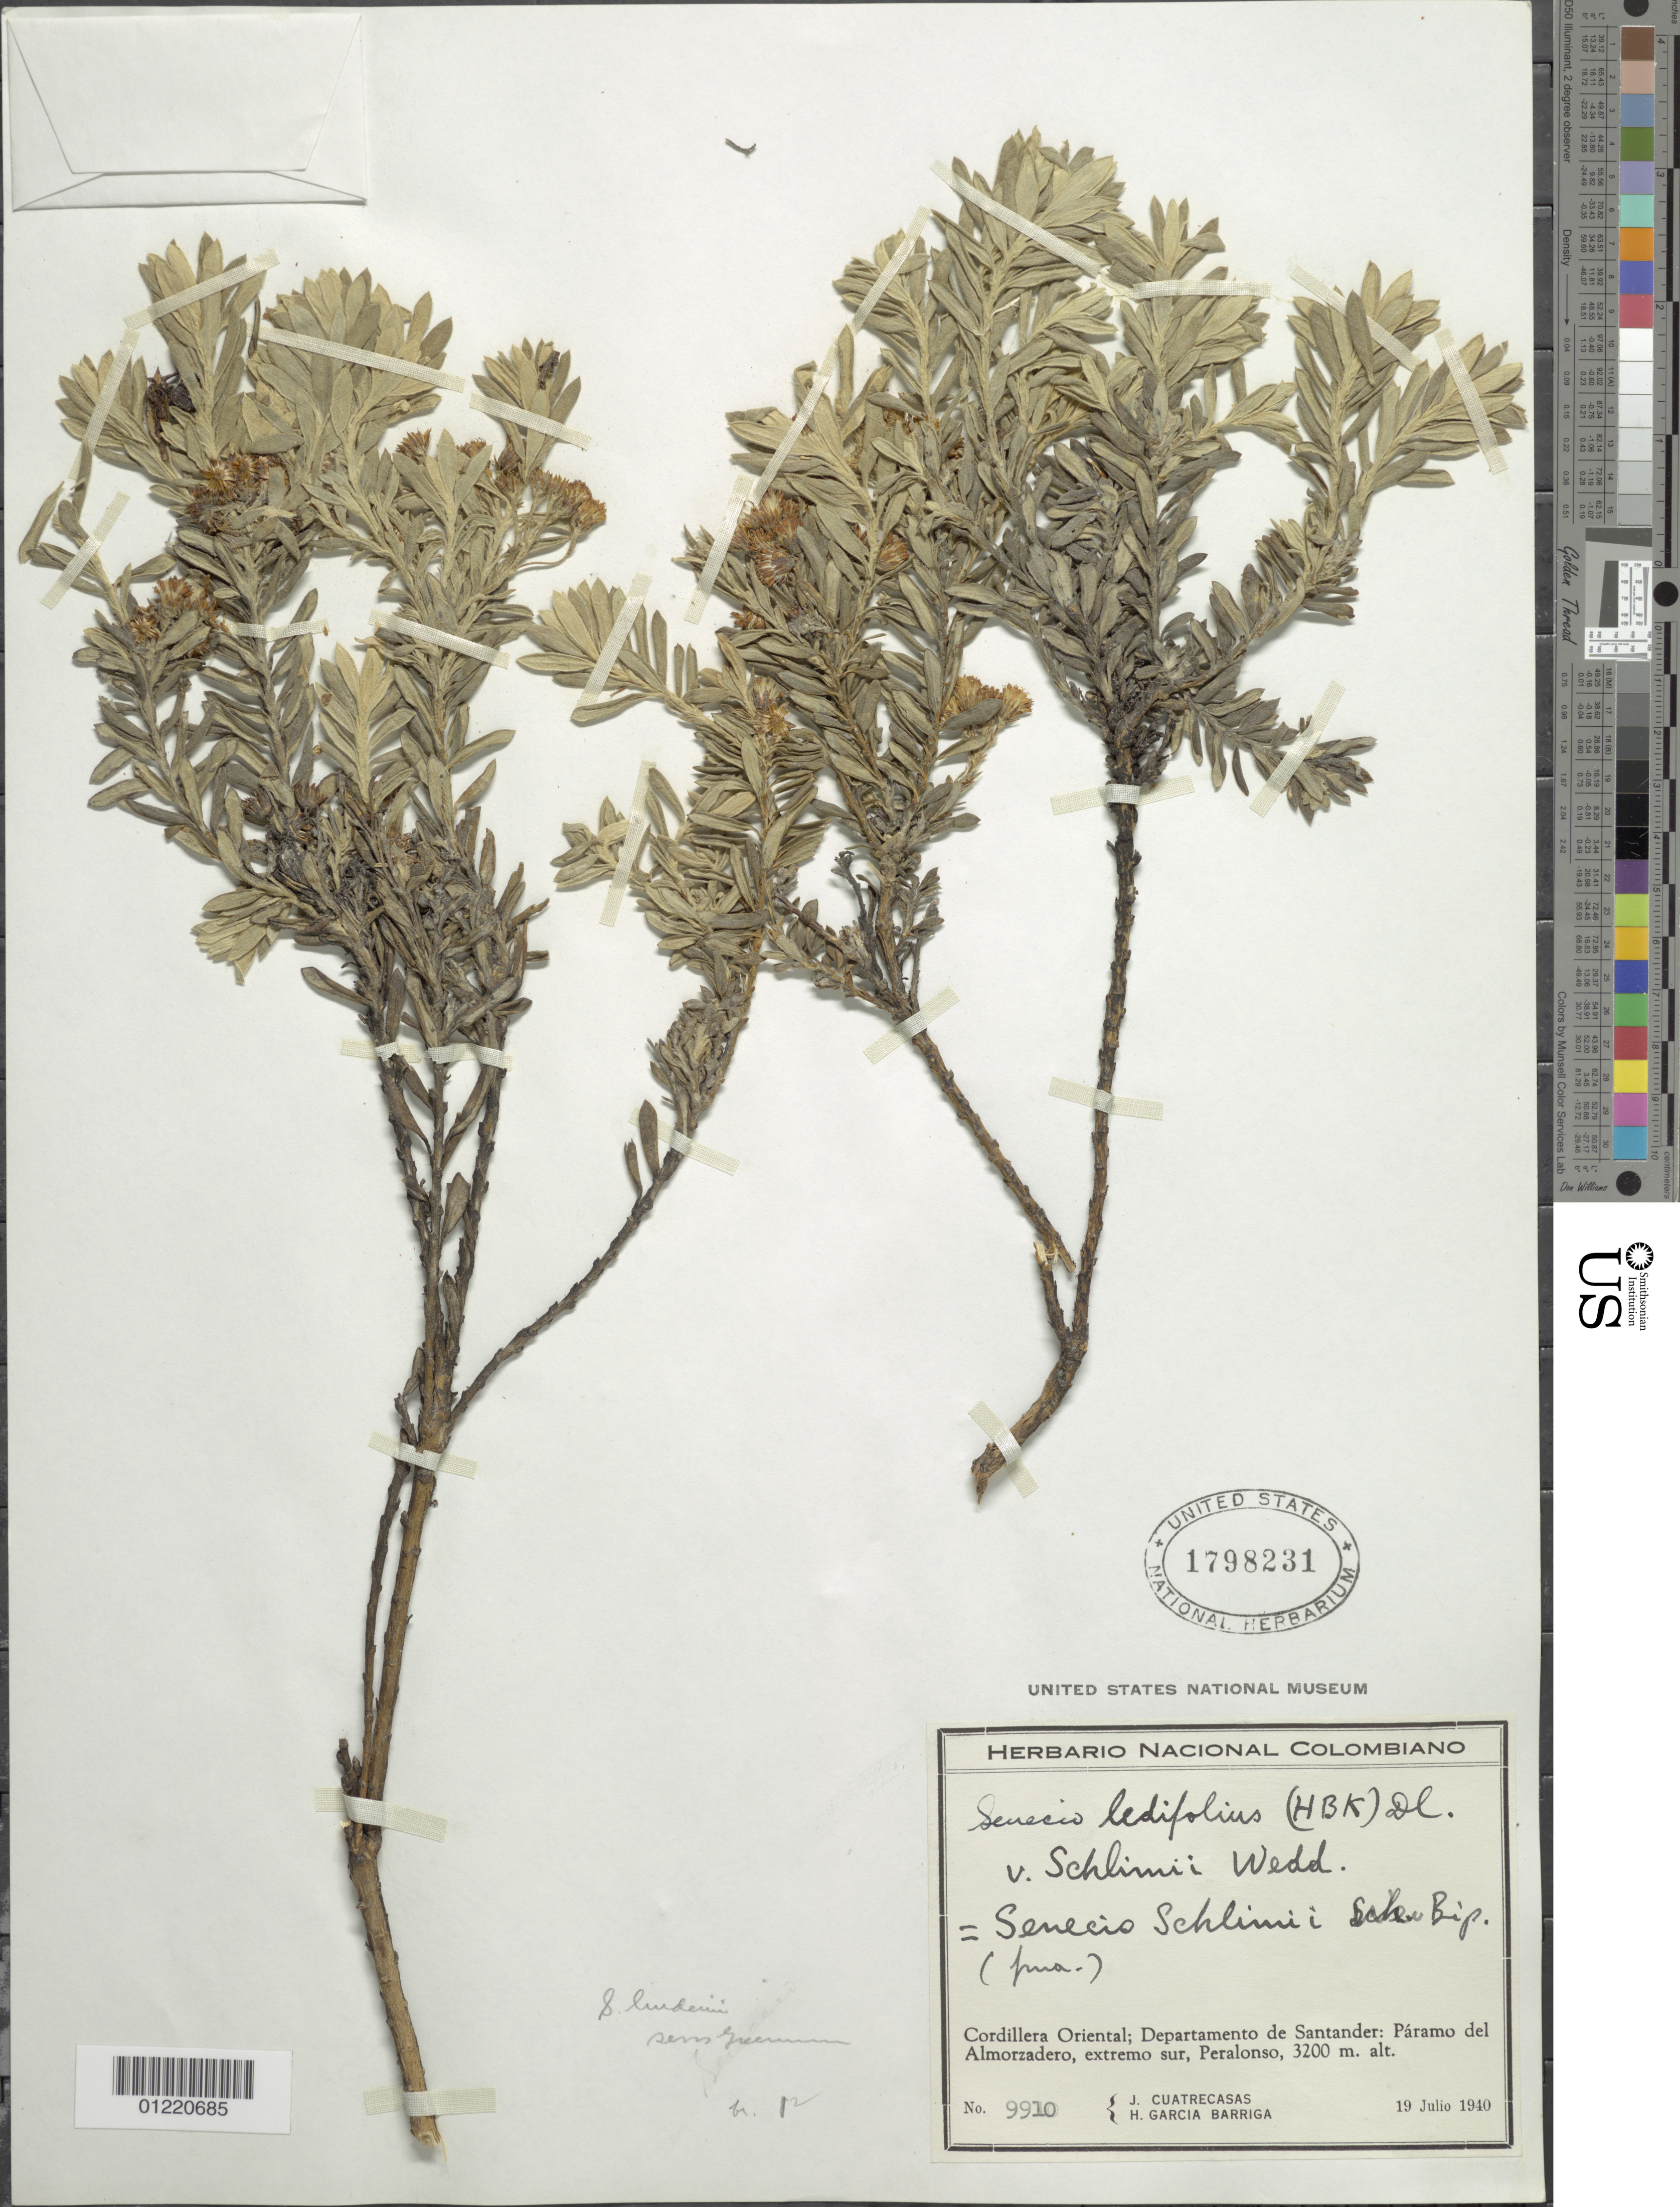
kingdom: Plantae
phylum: Tracheophyta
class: Magnoliopsida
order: Asterales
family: Asteraceae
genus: Pentacalia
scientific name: Pentacalia ledifolia subsp. schlimii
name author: (Wedd.) Cuatrec.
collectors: J. Cuatrecasas & H. García Barriga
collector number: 9910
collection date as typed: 19 Jul 1940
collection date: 1940-07-19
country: Colombia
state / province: Santander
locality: Cordillera Oriental, Paramo del Almorzadero, extremo sur, Peralonso.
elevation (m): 3200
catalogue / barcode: US 1798231